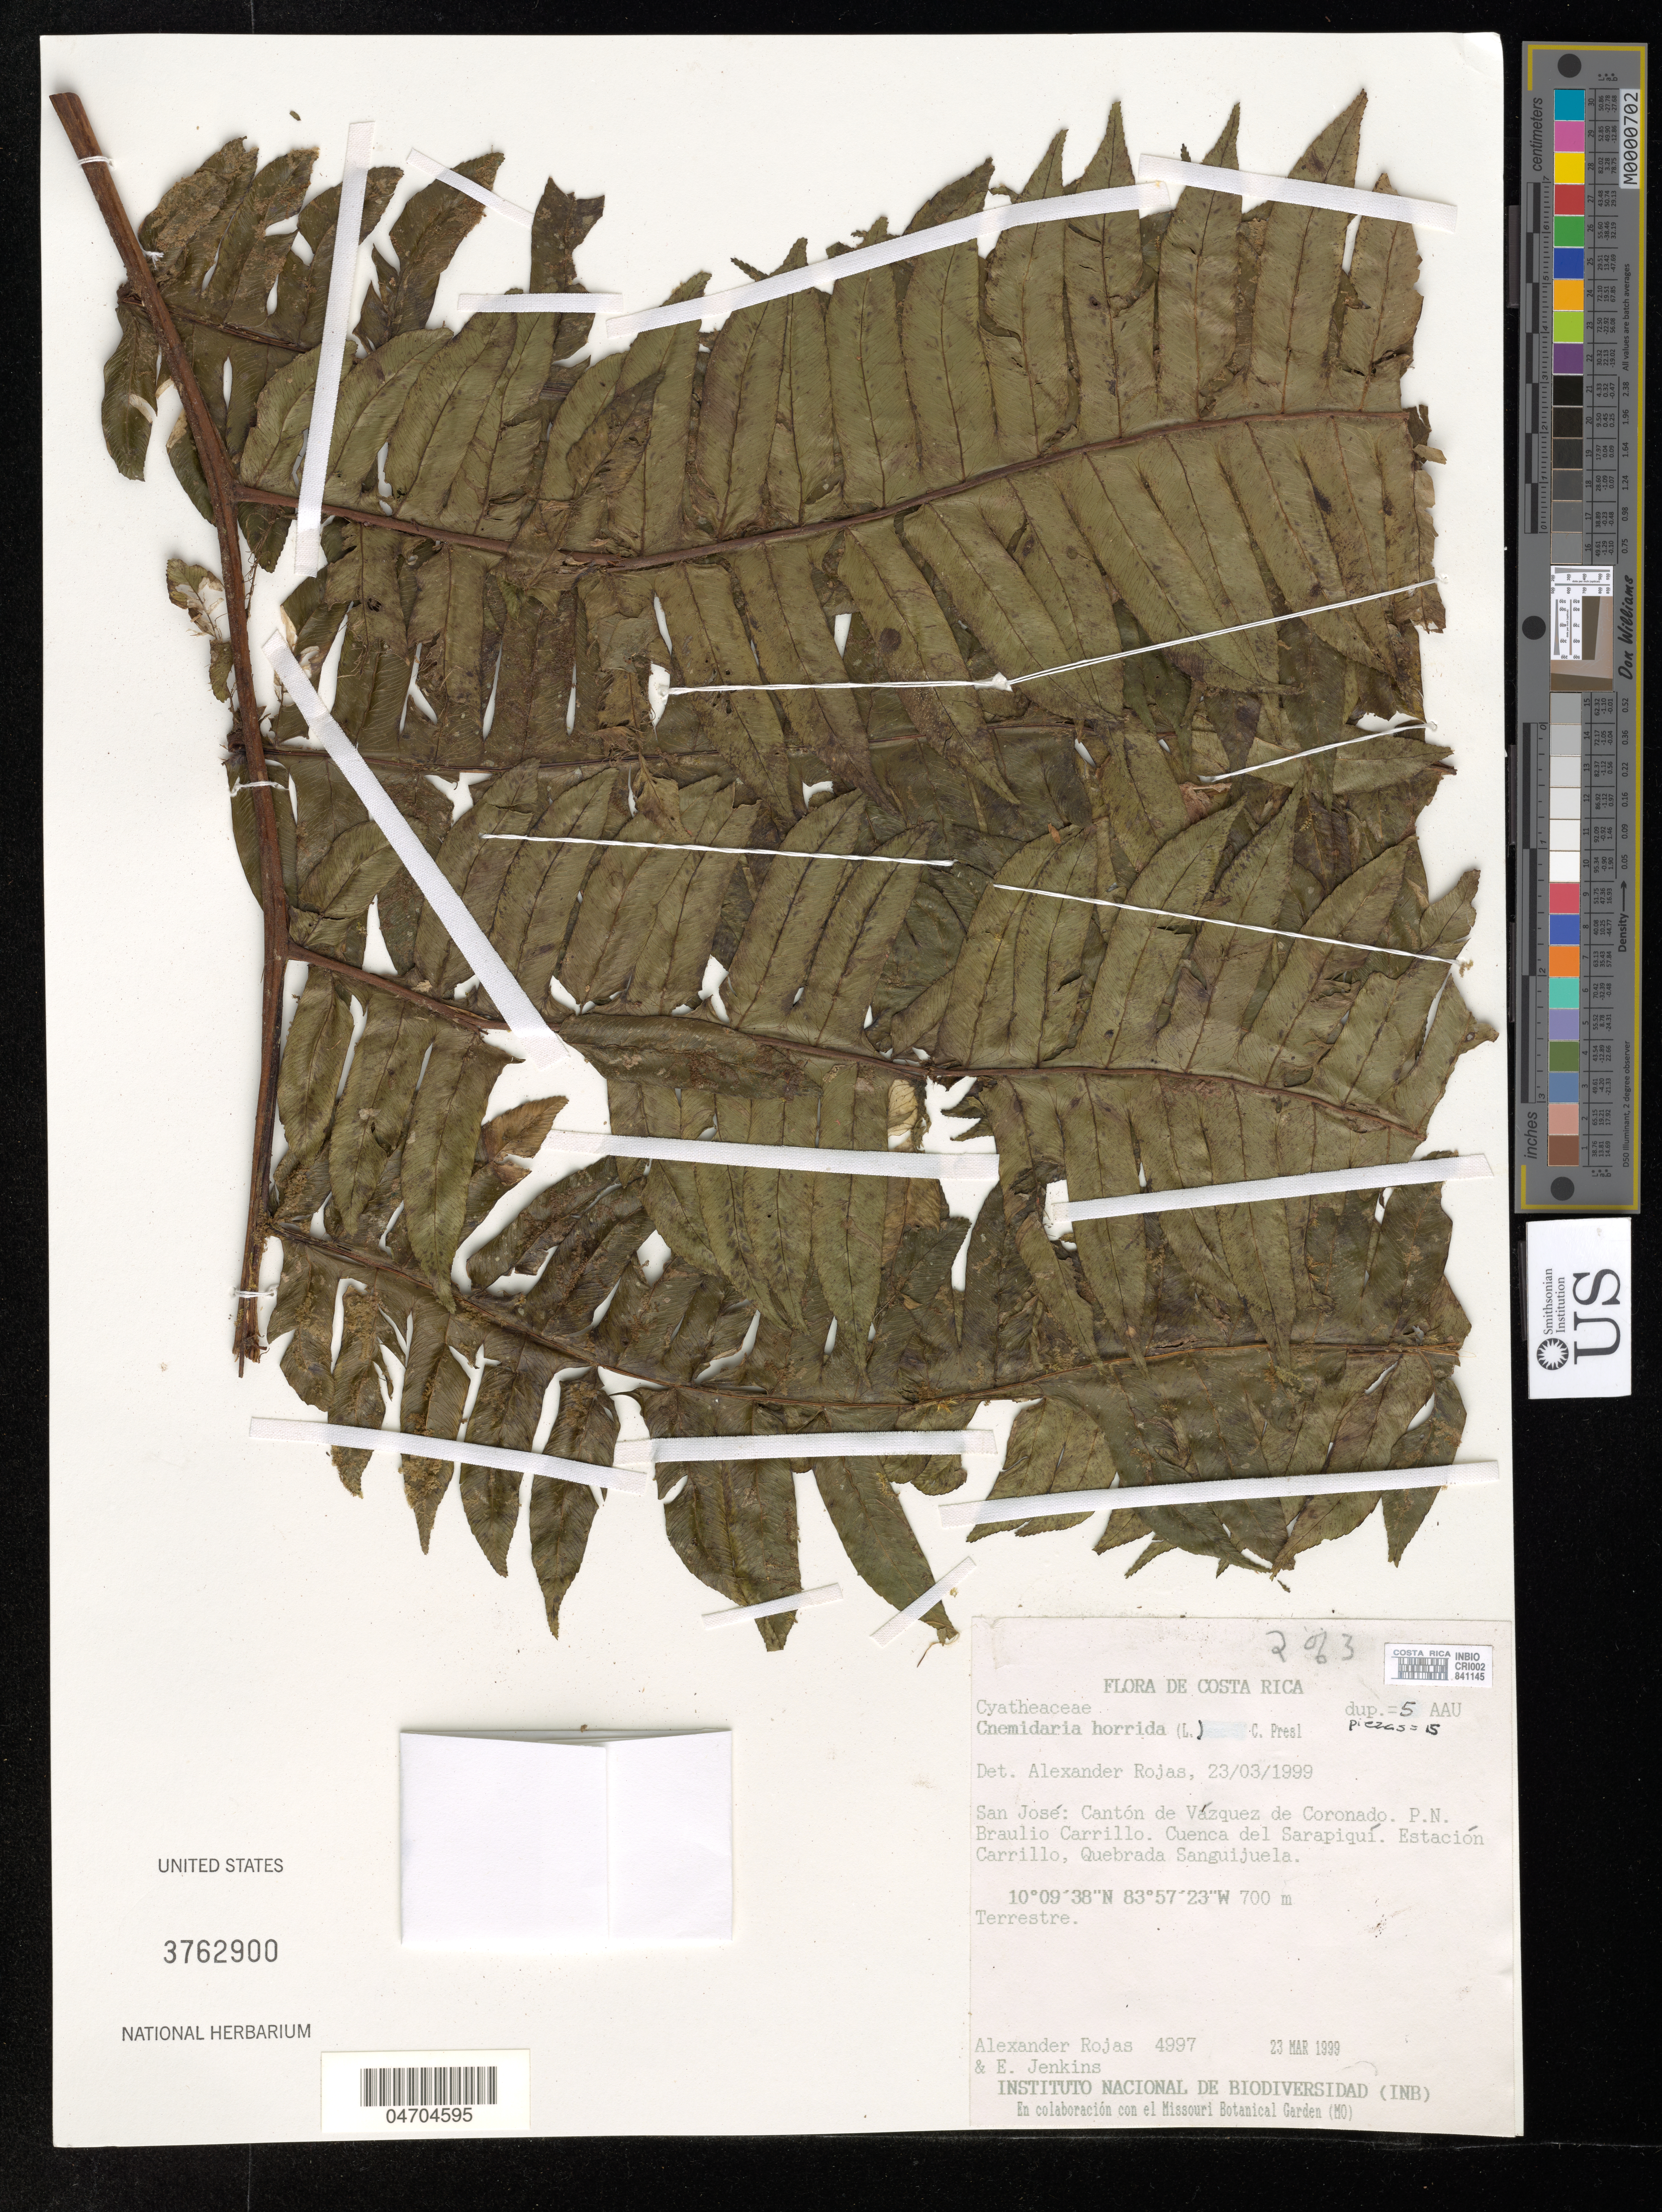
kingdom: Plantae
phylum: Tracheophyta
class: Polypodiopsida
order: Cyatheales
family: Cyatheaceae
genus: Cyathea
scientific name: Cyathea horrida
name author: (L.) Sm.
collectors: A. Rojas & E. Jenkins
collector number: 4997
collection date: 1999-03-23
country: Costa Rica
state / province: San José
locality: Cantón de Vázquez de Coronado. P. N. Braulio Carrillo. Cuenca del Sarapiquí. Estación Carrillo, Quebrada Sanguijuela.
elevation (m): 700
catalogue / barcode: US 3762900